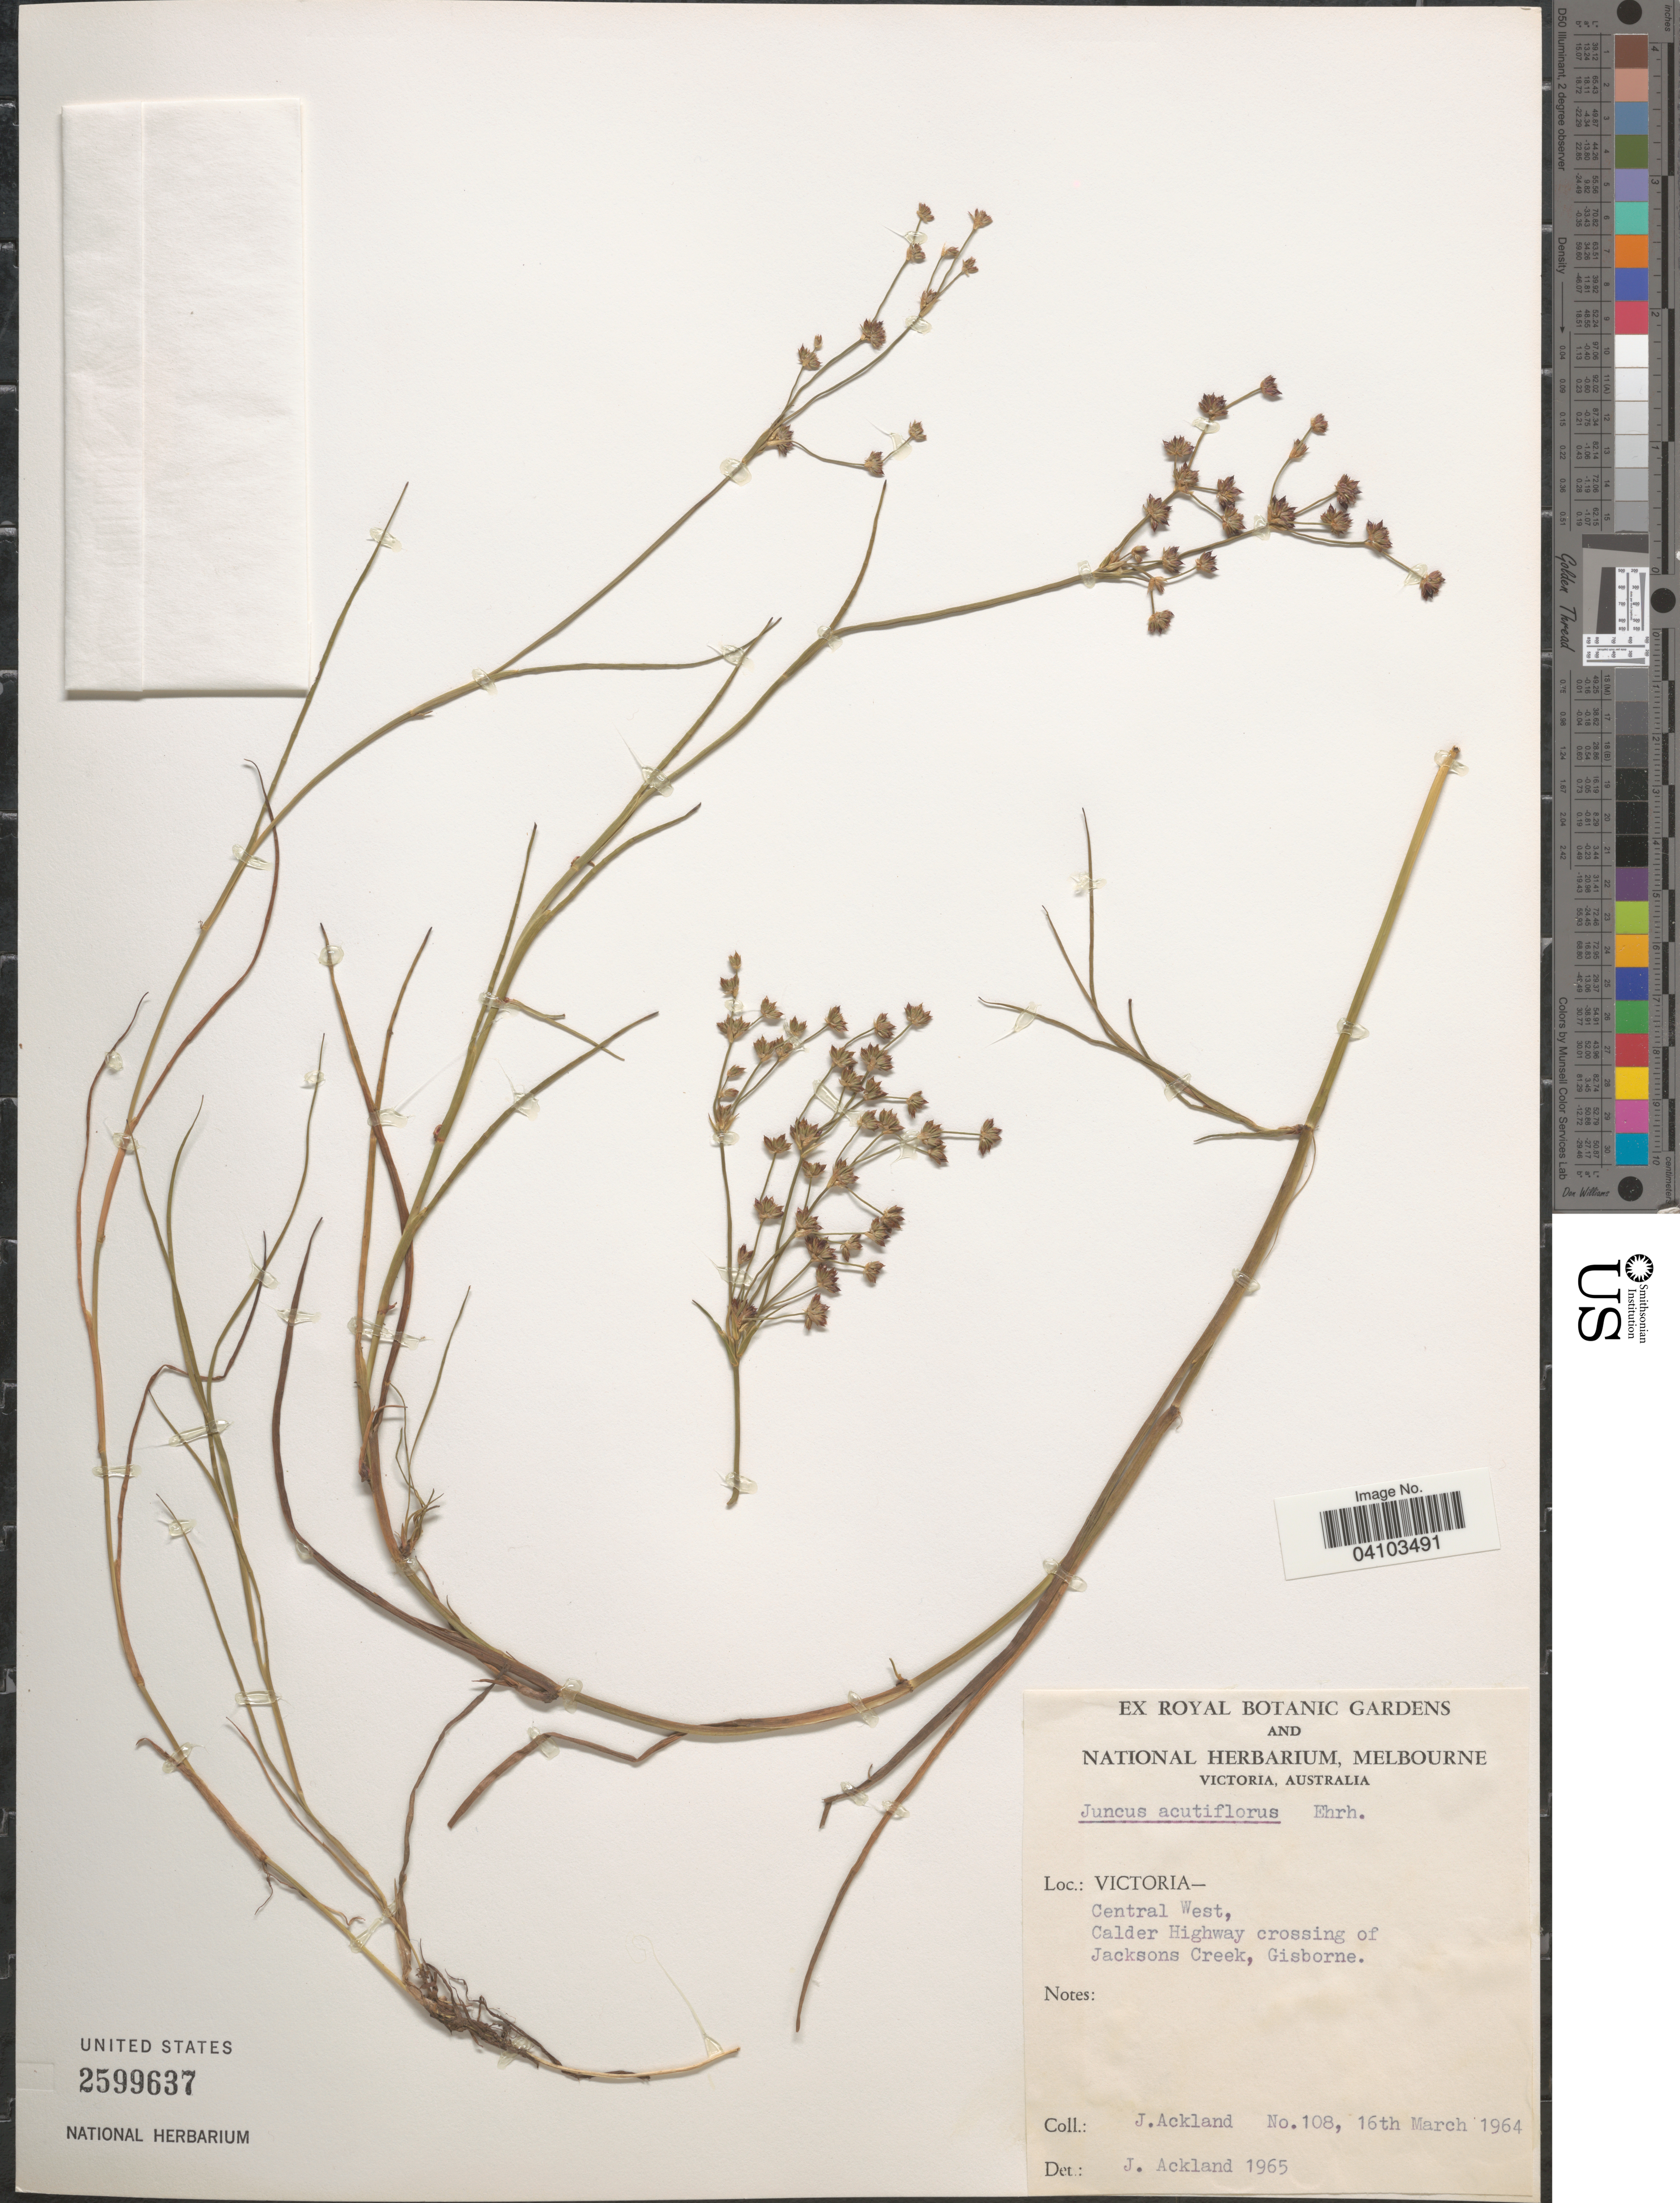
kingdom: Plantae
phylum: Tracheophyta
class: Liliopsida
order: Poales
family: Juncaceae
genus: Juncus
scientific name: Juncus acutiflorus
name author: Ehrh. ex Hoffm.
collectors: J. J. Ackland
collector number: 108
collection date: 1964-03-16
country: Australia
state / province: Victoria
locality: Victoria- Central West, Calder Highway crossing of Jacksons Creek, Gisborne.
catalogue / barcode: US 2599637